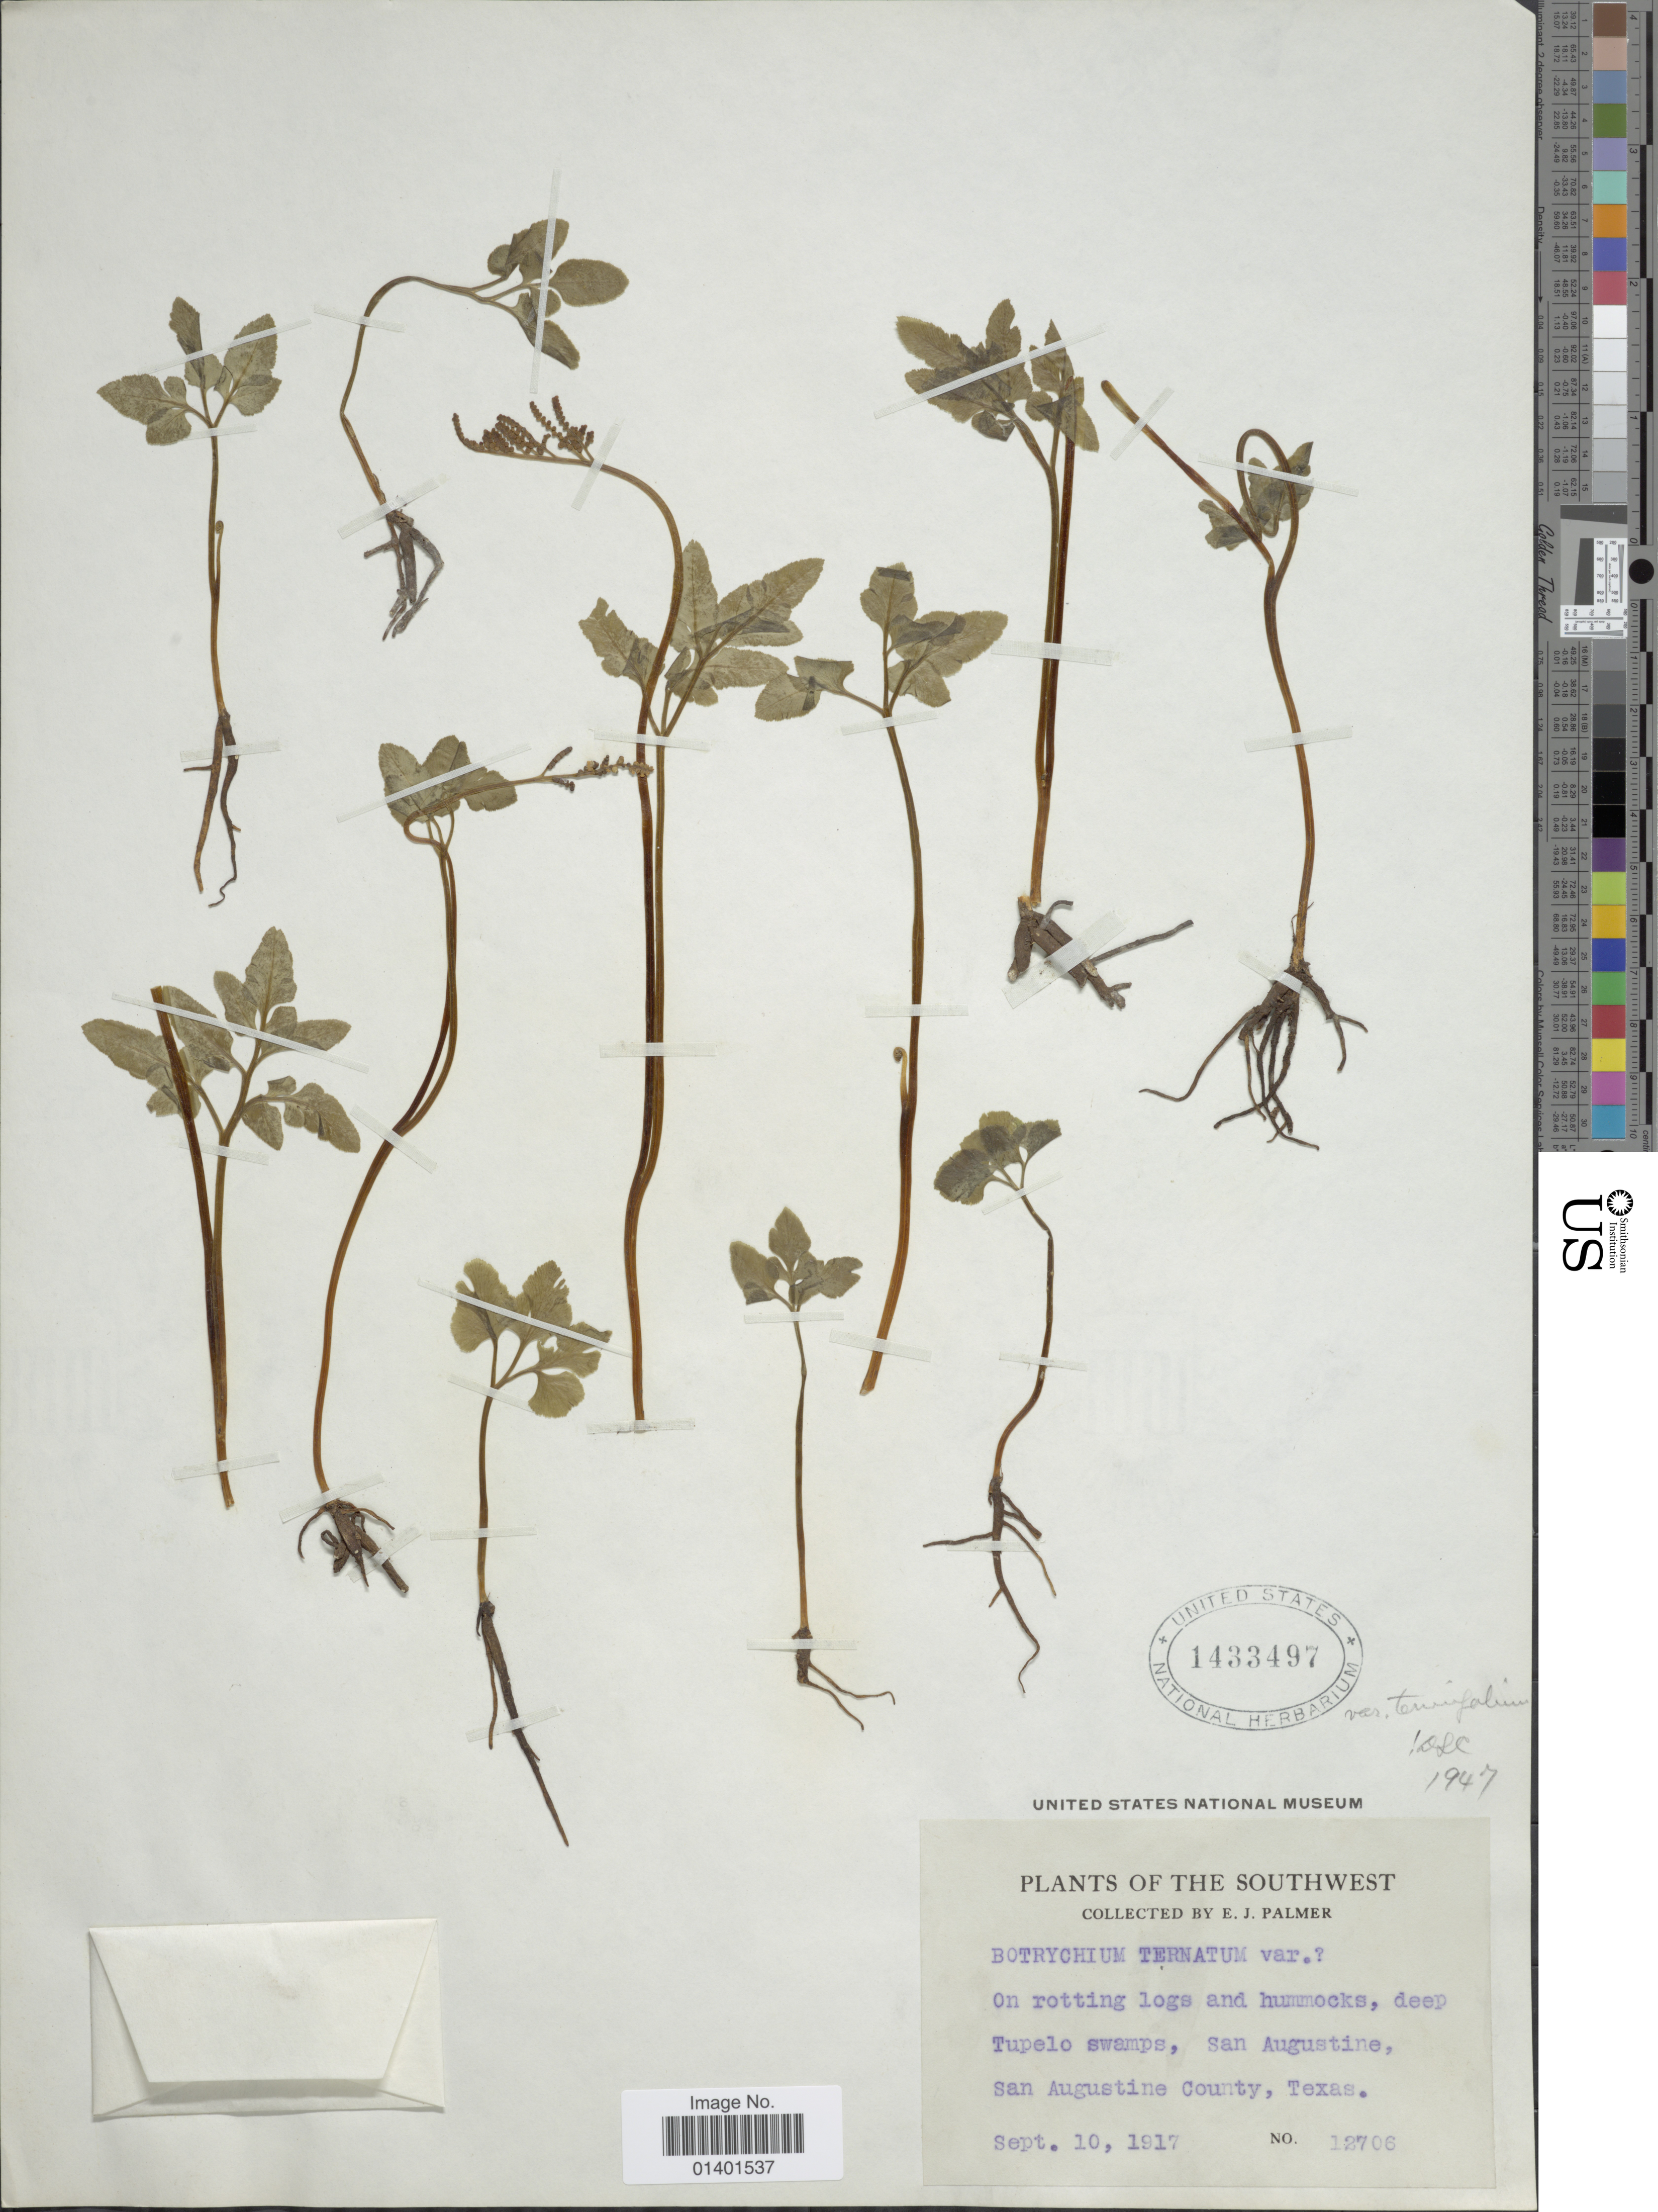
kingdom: Plantae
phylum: Tracheophyta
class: Polypodiopsida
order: Ophioglossales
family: Ophioglossaceae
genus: Botrychium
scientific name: Botrychium biternatum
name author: (Sav.) Underw.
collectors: E. J. Palmer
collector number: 12706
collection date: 1917-09-10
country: United States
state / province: Texas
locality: Southwest, Tupelo swamps, San Augustine, San Augustine County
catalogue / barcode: US 1433497